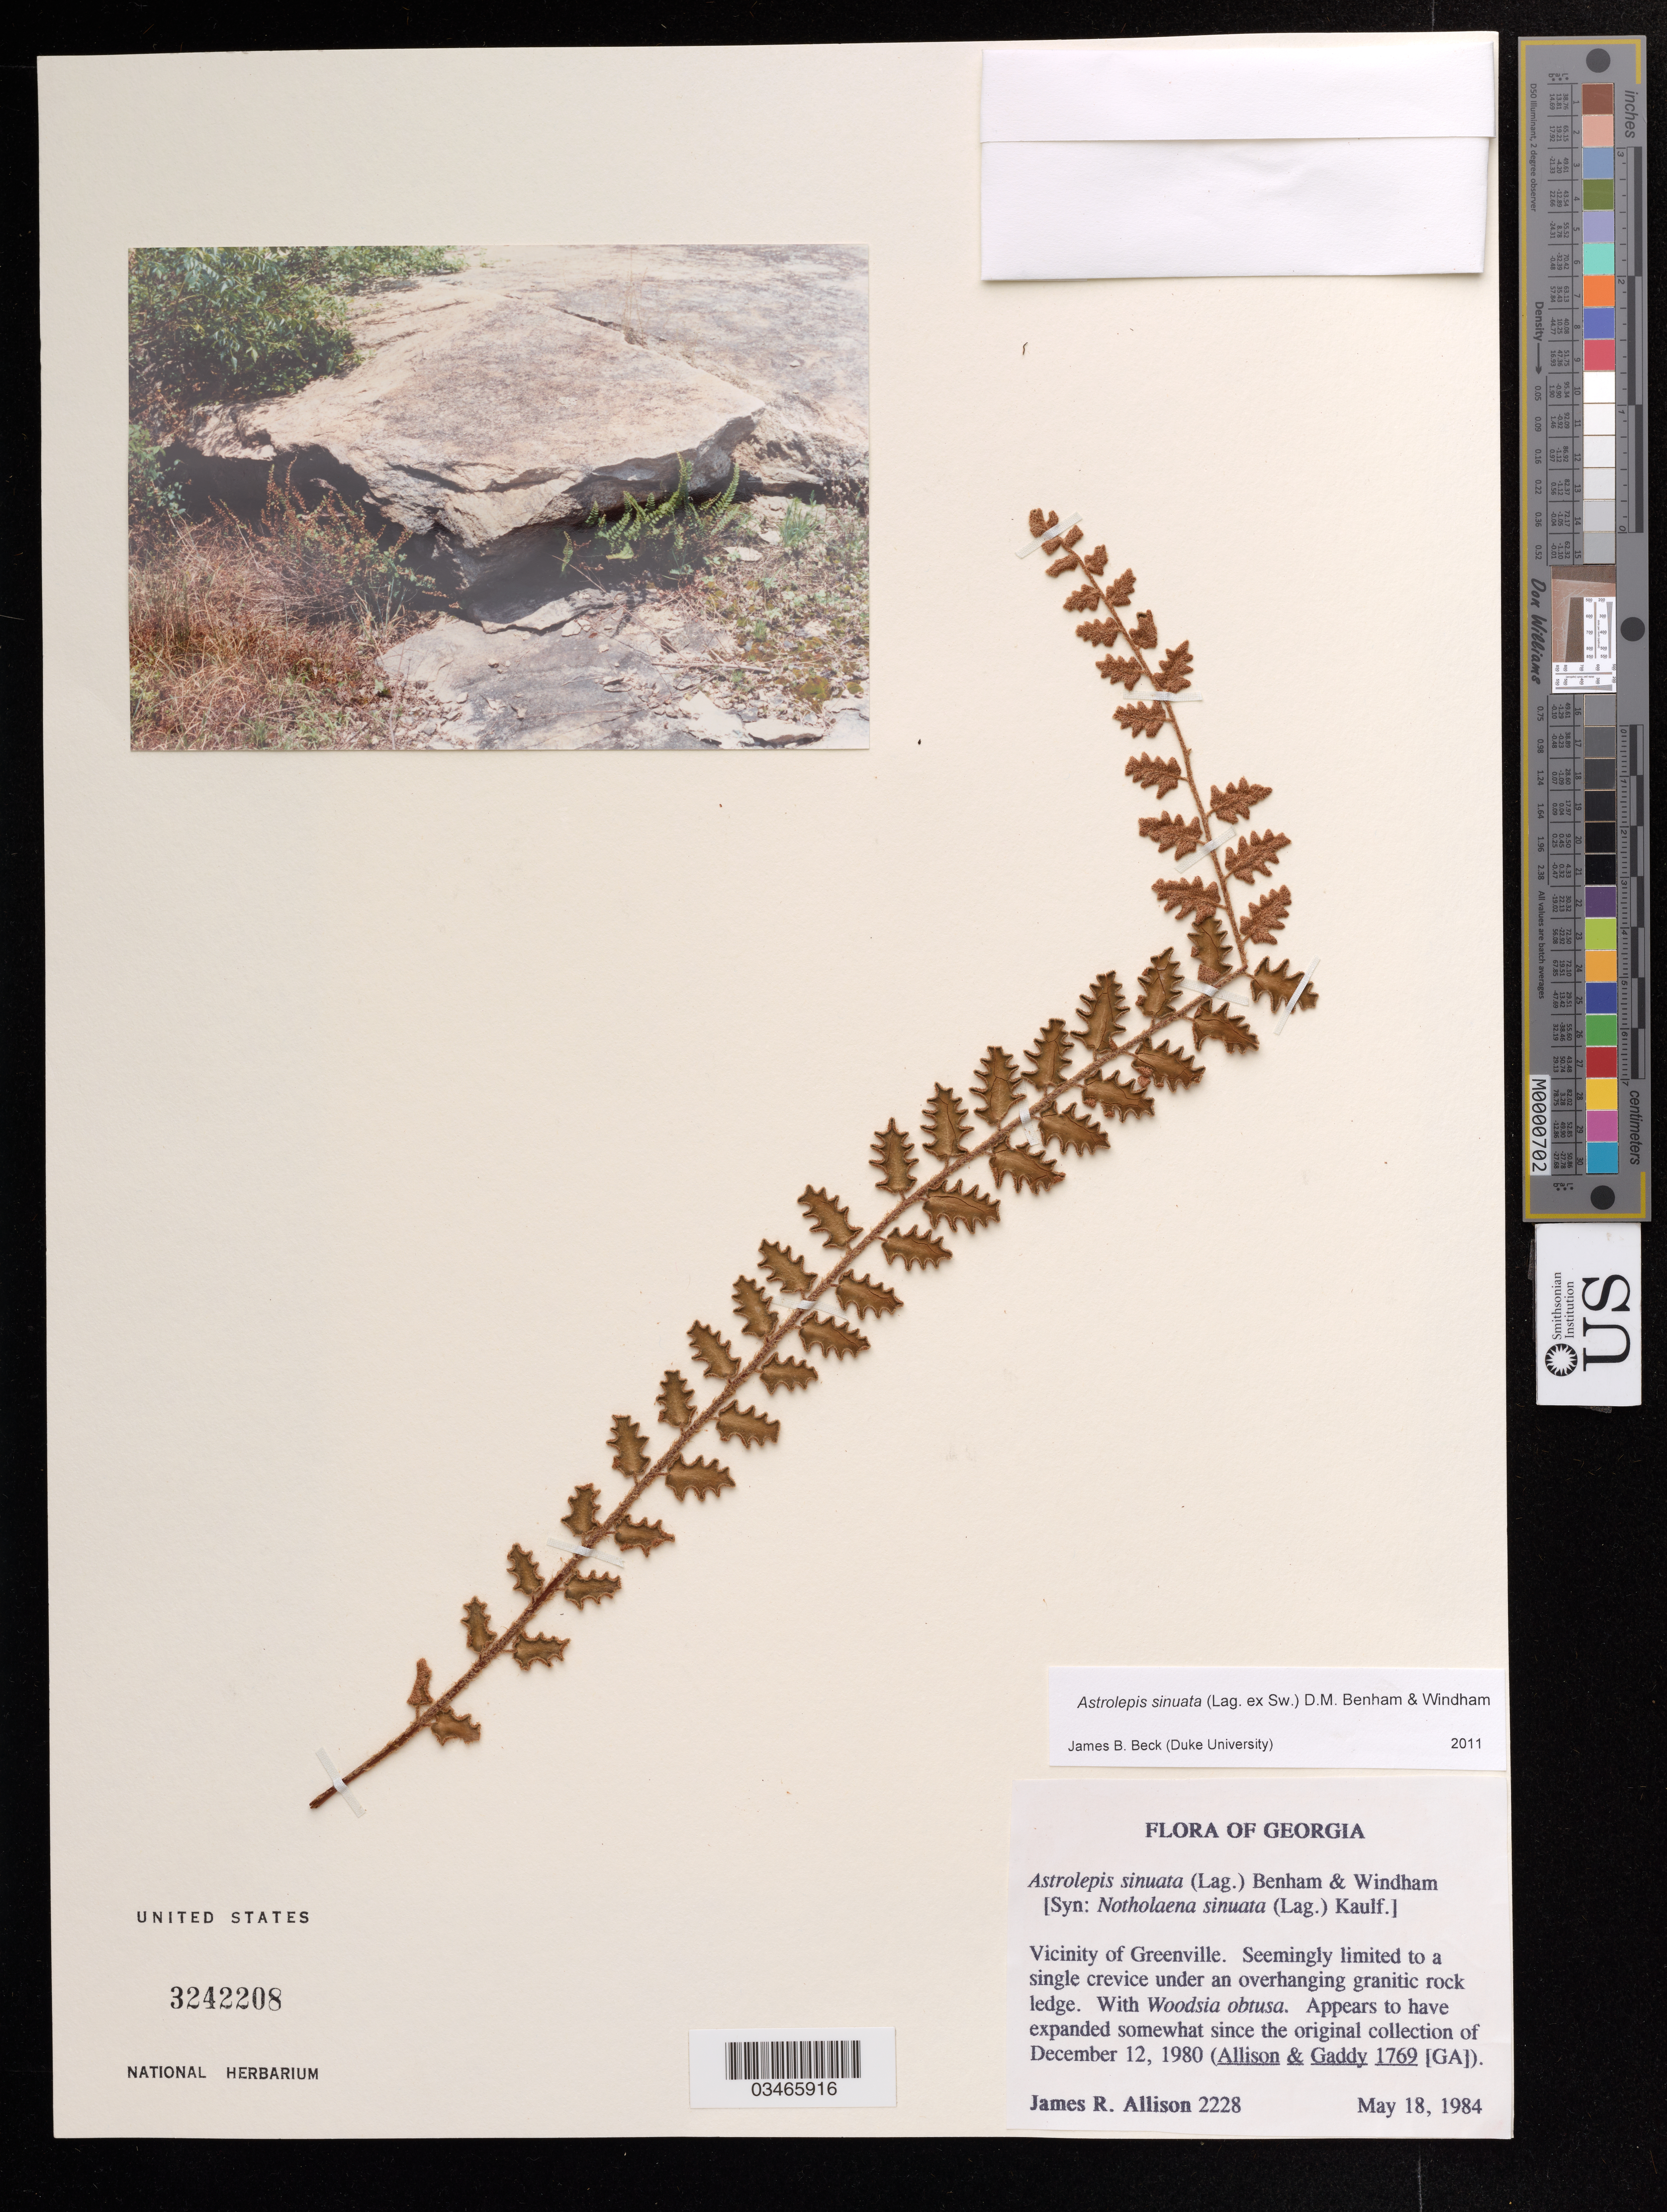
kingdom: Plantae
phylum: Tracheophyta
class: Polypodiopsida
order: Polypodiales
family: Pteridaceae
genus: Astrolepis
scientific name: Astrolepis sinuata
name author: (Lag. ex Sw.) D.M. Benham & Windham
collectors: J. Allison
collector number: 2228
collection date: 1984-05-18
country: United States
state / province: Georgia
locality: Vicinity of Greenville.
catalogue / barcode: US 3442208